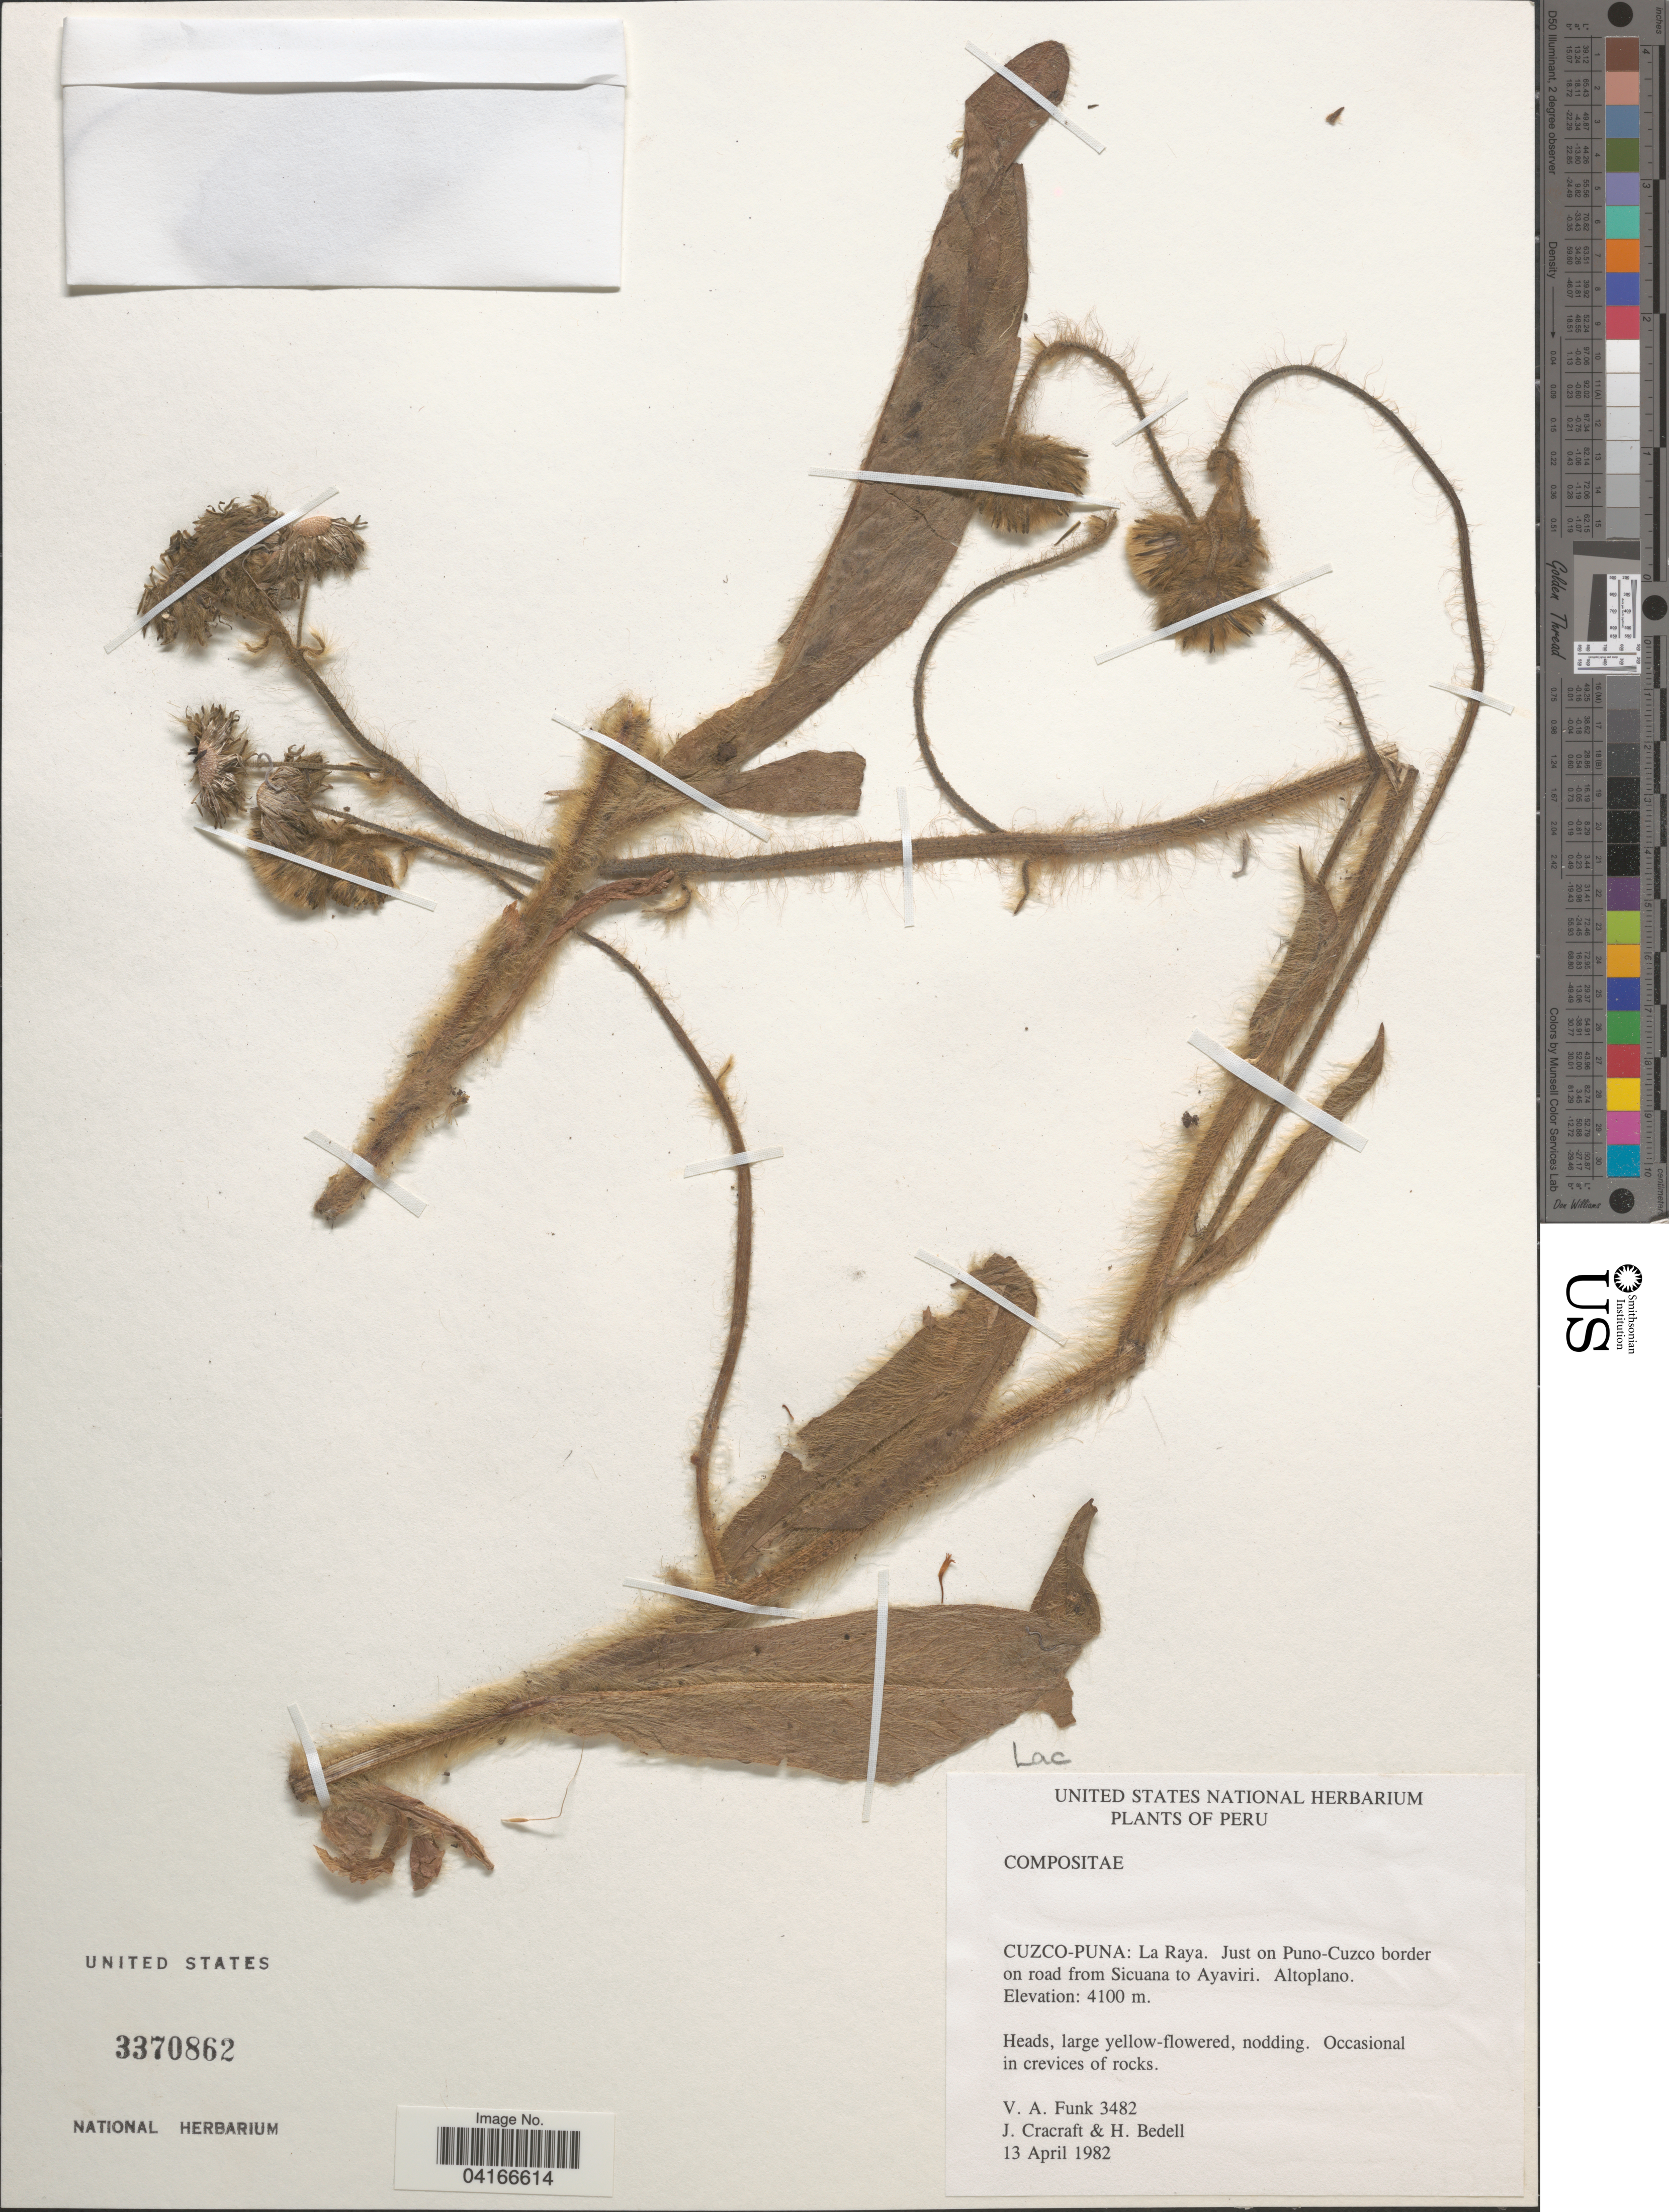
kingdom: Plantae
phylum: Tracheophyta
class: Magnoliopsida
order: Asterales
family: Asteraceae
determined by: Ávila, F. A.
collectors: V. Funk, J. L. Cracraft & H. Bedell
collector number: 3482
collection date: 1982-04-13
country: Peru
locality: Cuzco-Puna: La Raya. Just on Puno-Cuzco border on road from Sicuana to Ayaviri. Altoplano.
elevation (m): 4100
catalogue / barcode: US 3370862